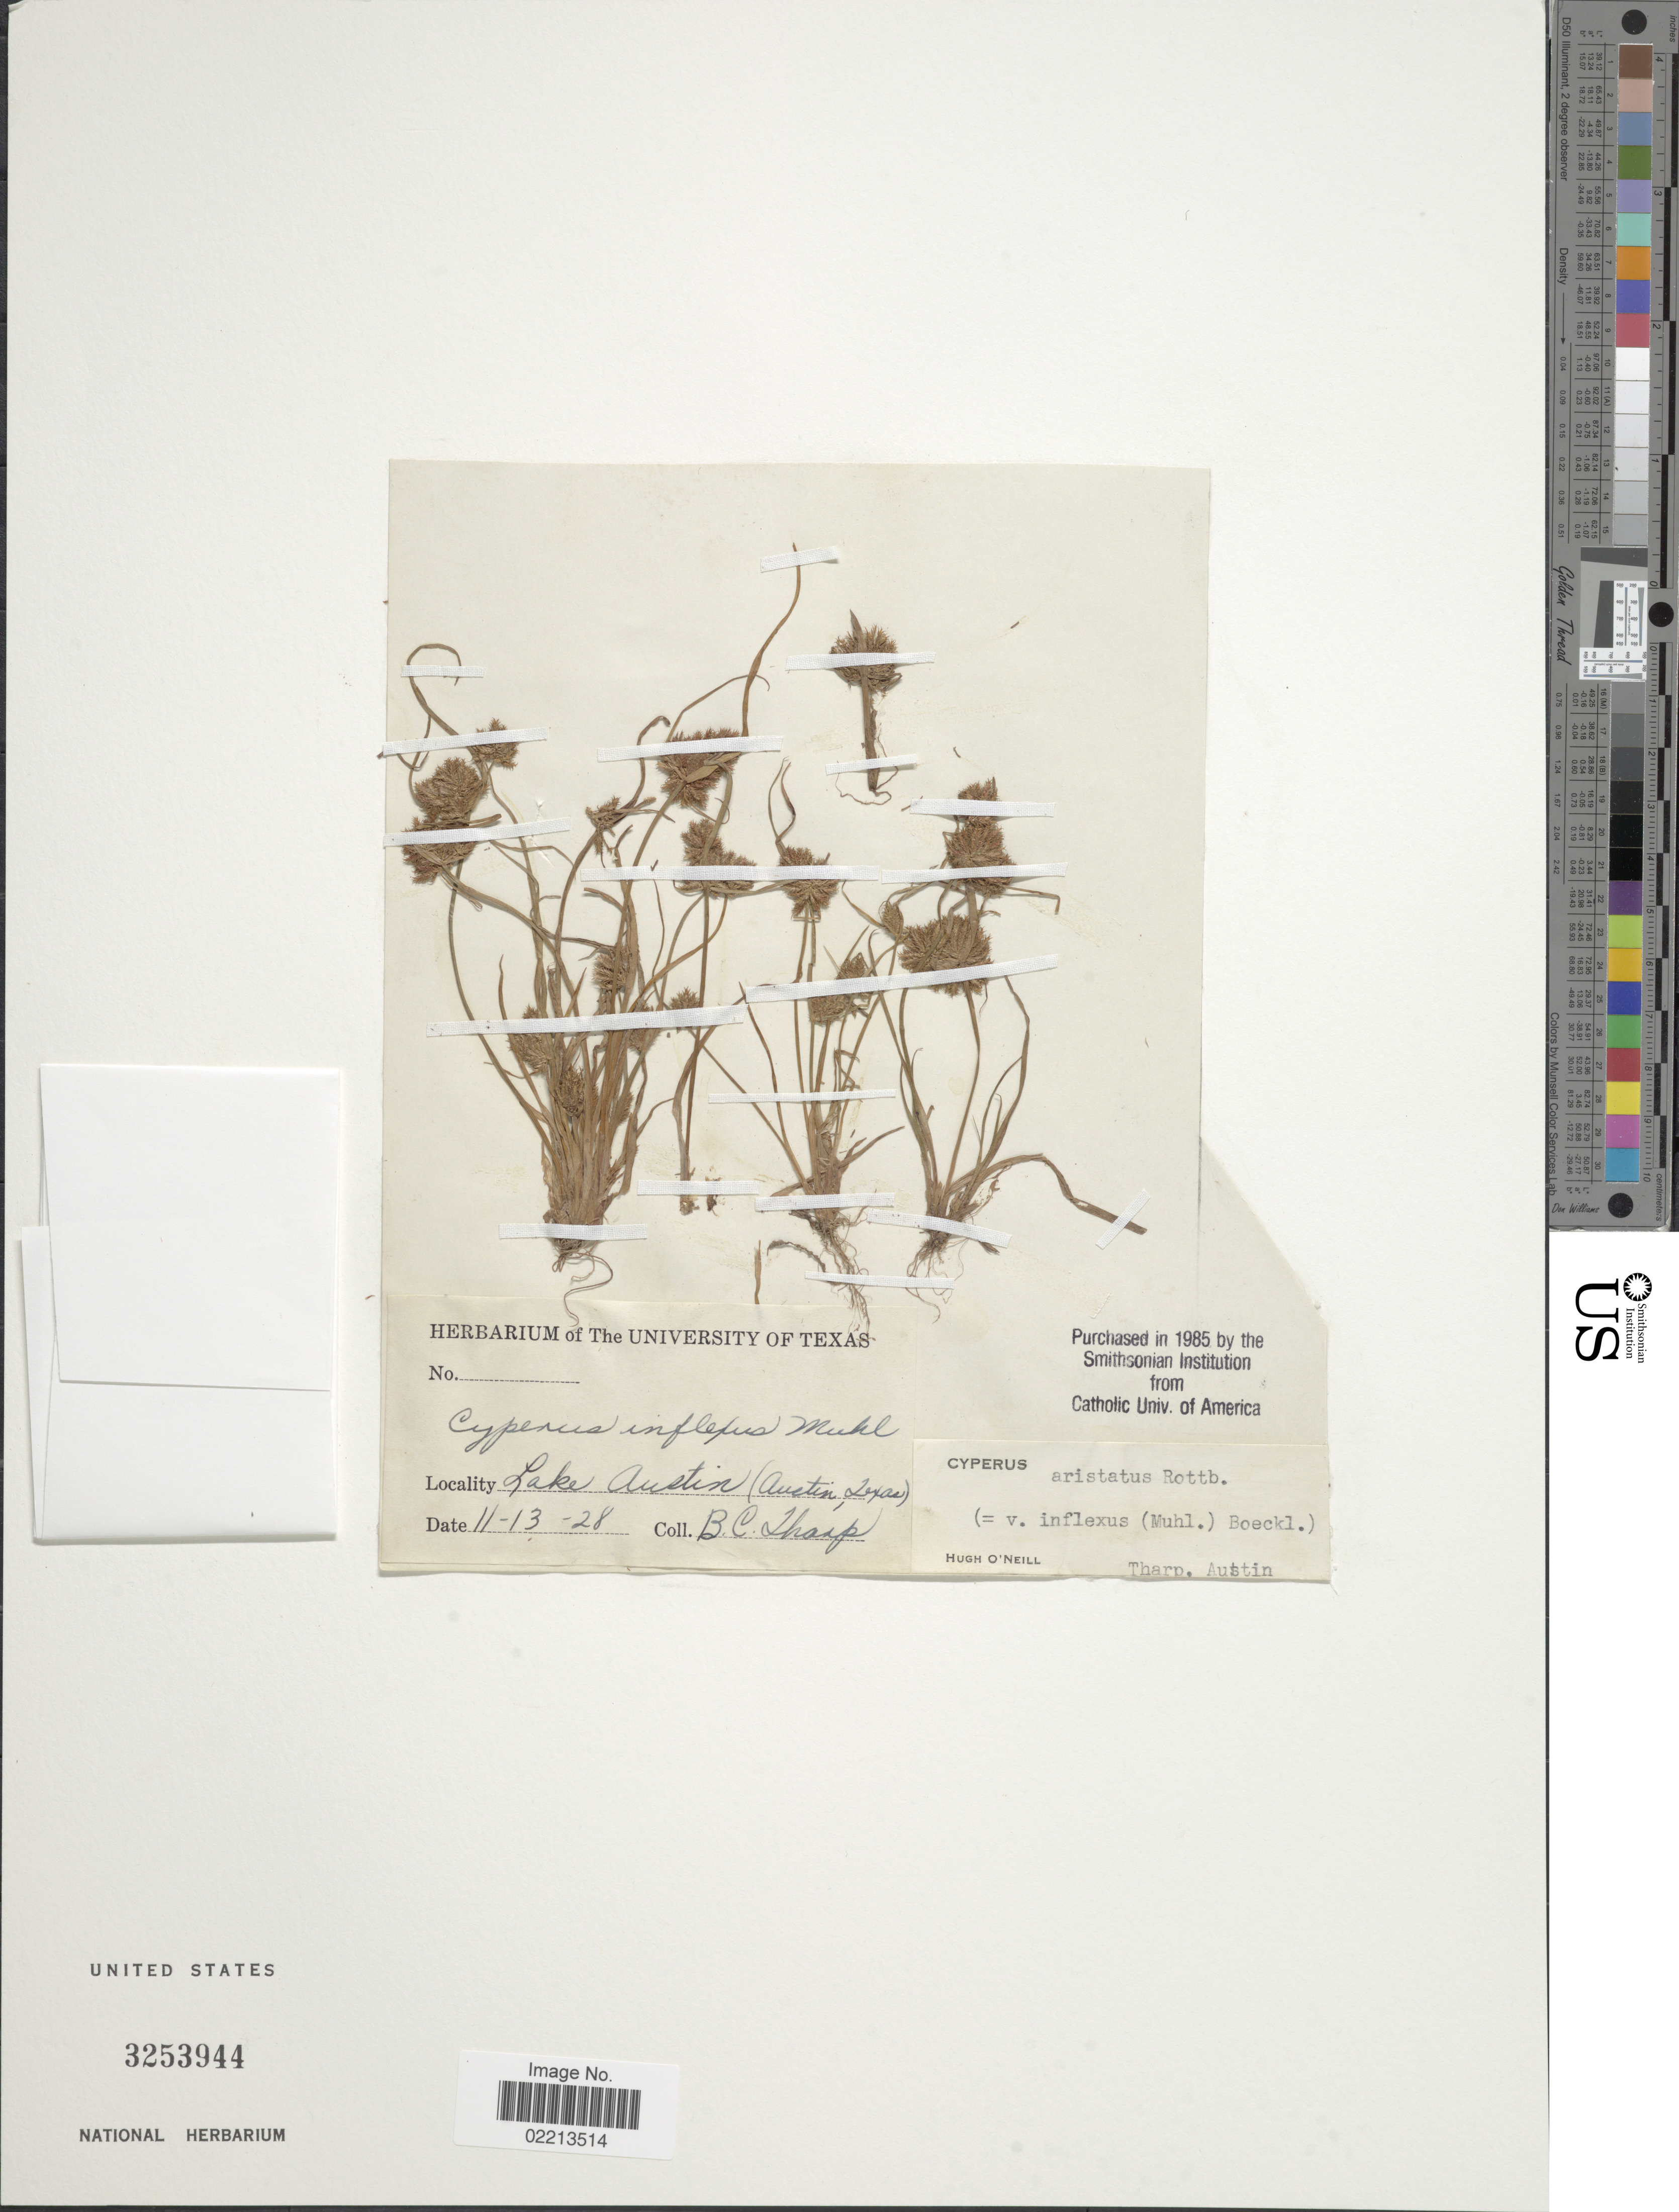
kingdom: Plantae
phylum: Tracheophyta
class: Liliopsida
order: Poales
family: Cyperaceae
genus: Cyperus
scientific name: Cyperus squarrosus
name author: L.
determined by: Strong, Mark T., (BOT), Smithsonian Institution - National Museum of Natural History (UNITED STATES)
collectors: B. C. Tharp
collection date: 1928-11-13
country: United States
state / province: Texas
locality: Lake Austin (Austin)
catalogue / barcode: US 3253944